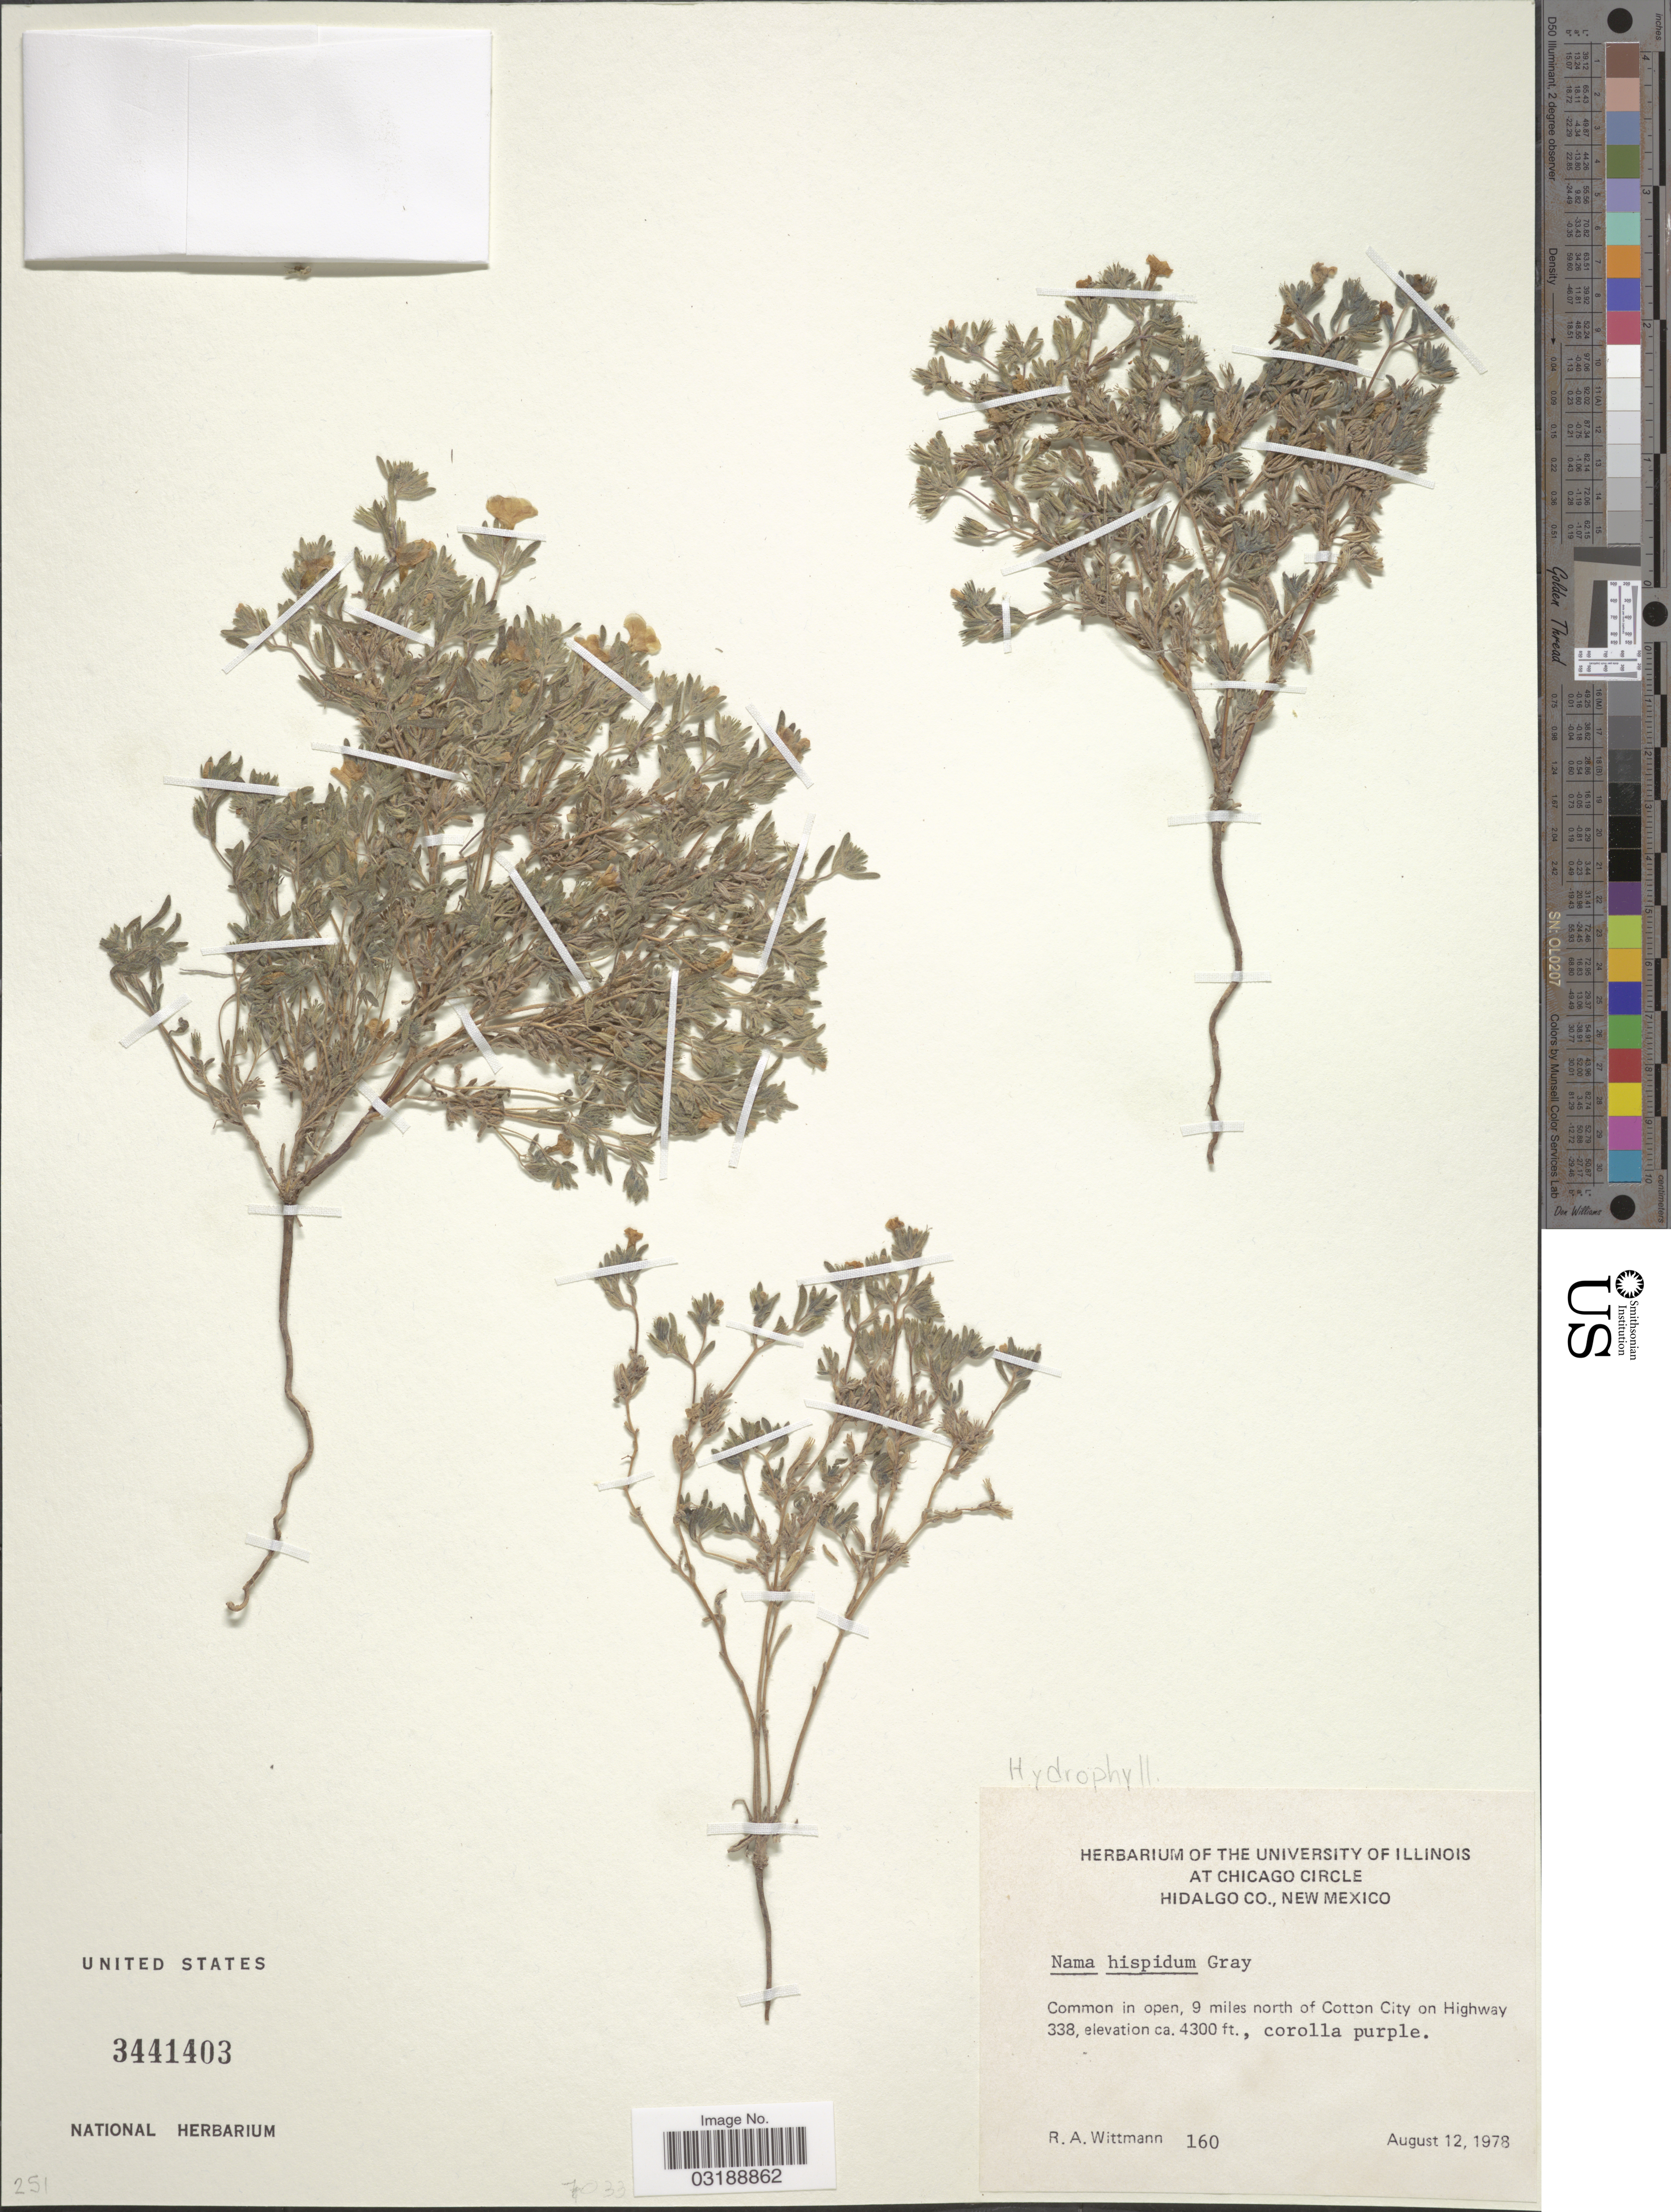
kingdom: Plantae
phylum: Tracheophyta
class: Magnoliopsida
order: Boraginales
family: Namaceae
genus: Nama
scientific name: Nama hispida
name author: A. Gray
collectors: R. Wittmann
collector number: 160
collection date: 1978-08-12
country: United States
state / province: New Mexico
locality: Hidalgo Co. Common in open, 9 miles north of Cotton City on Highway 338.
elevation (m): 1311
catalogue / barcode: US 3441403